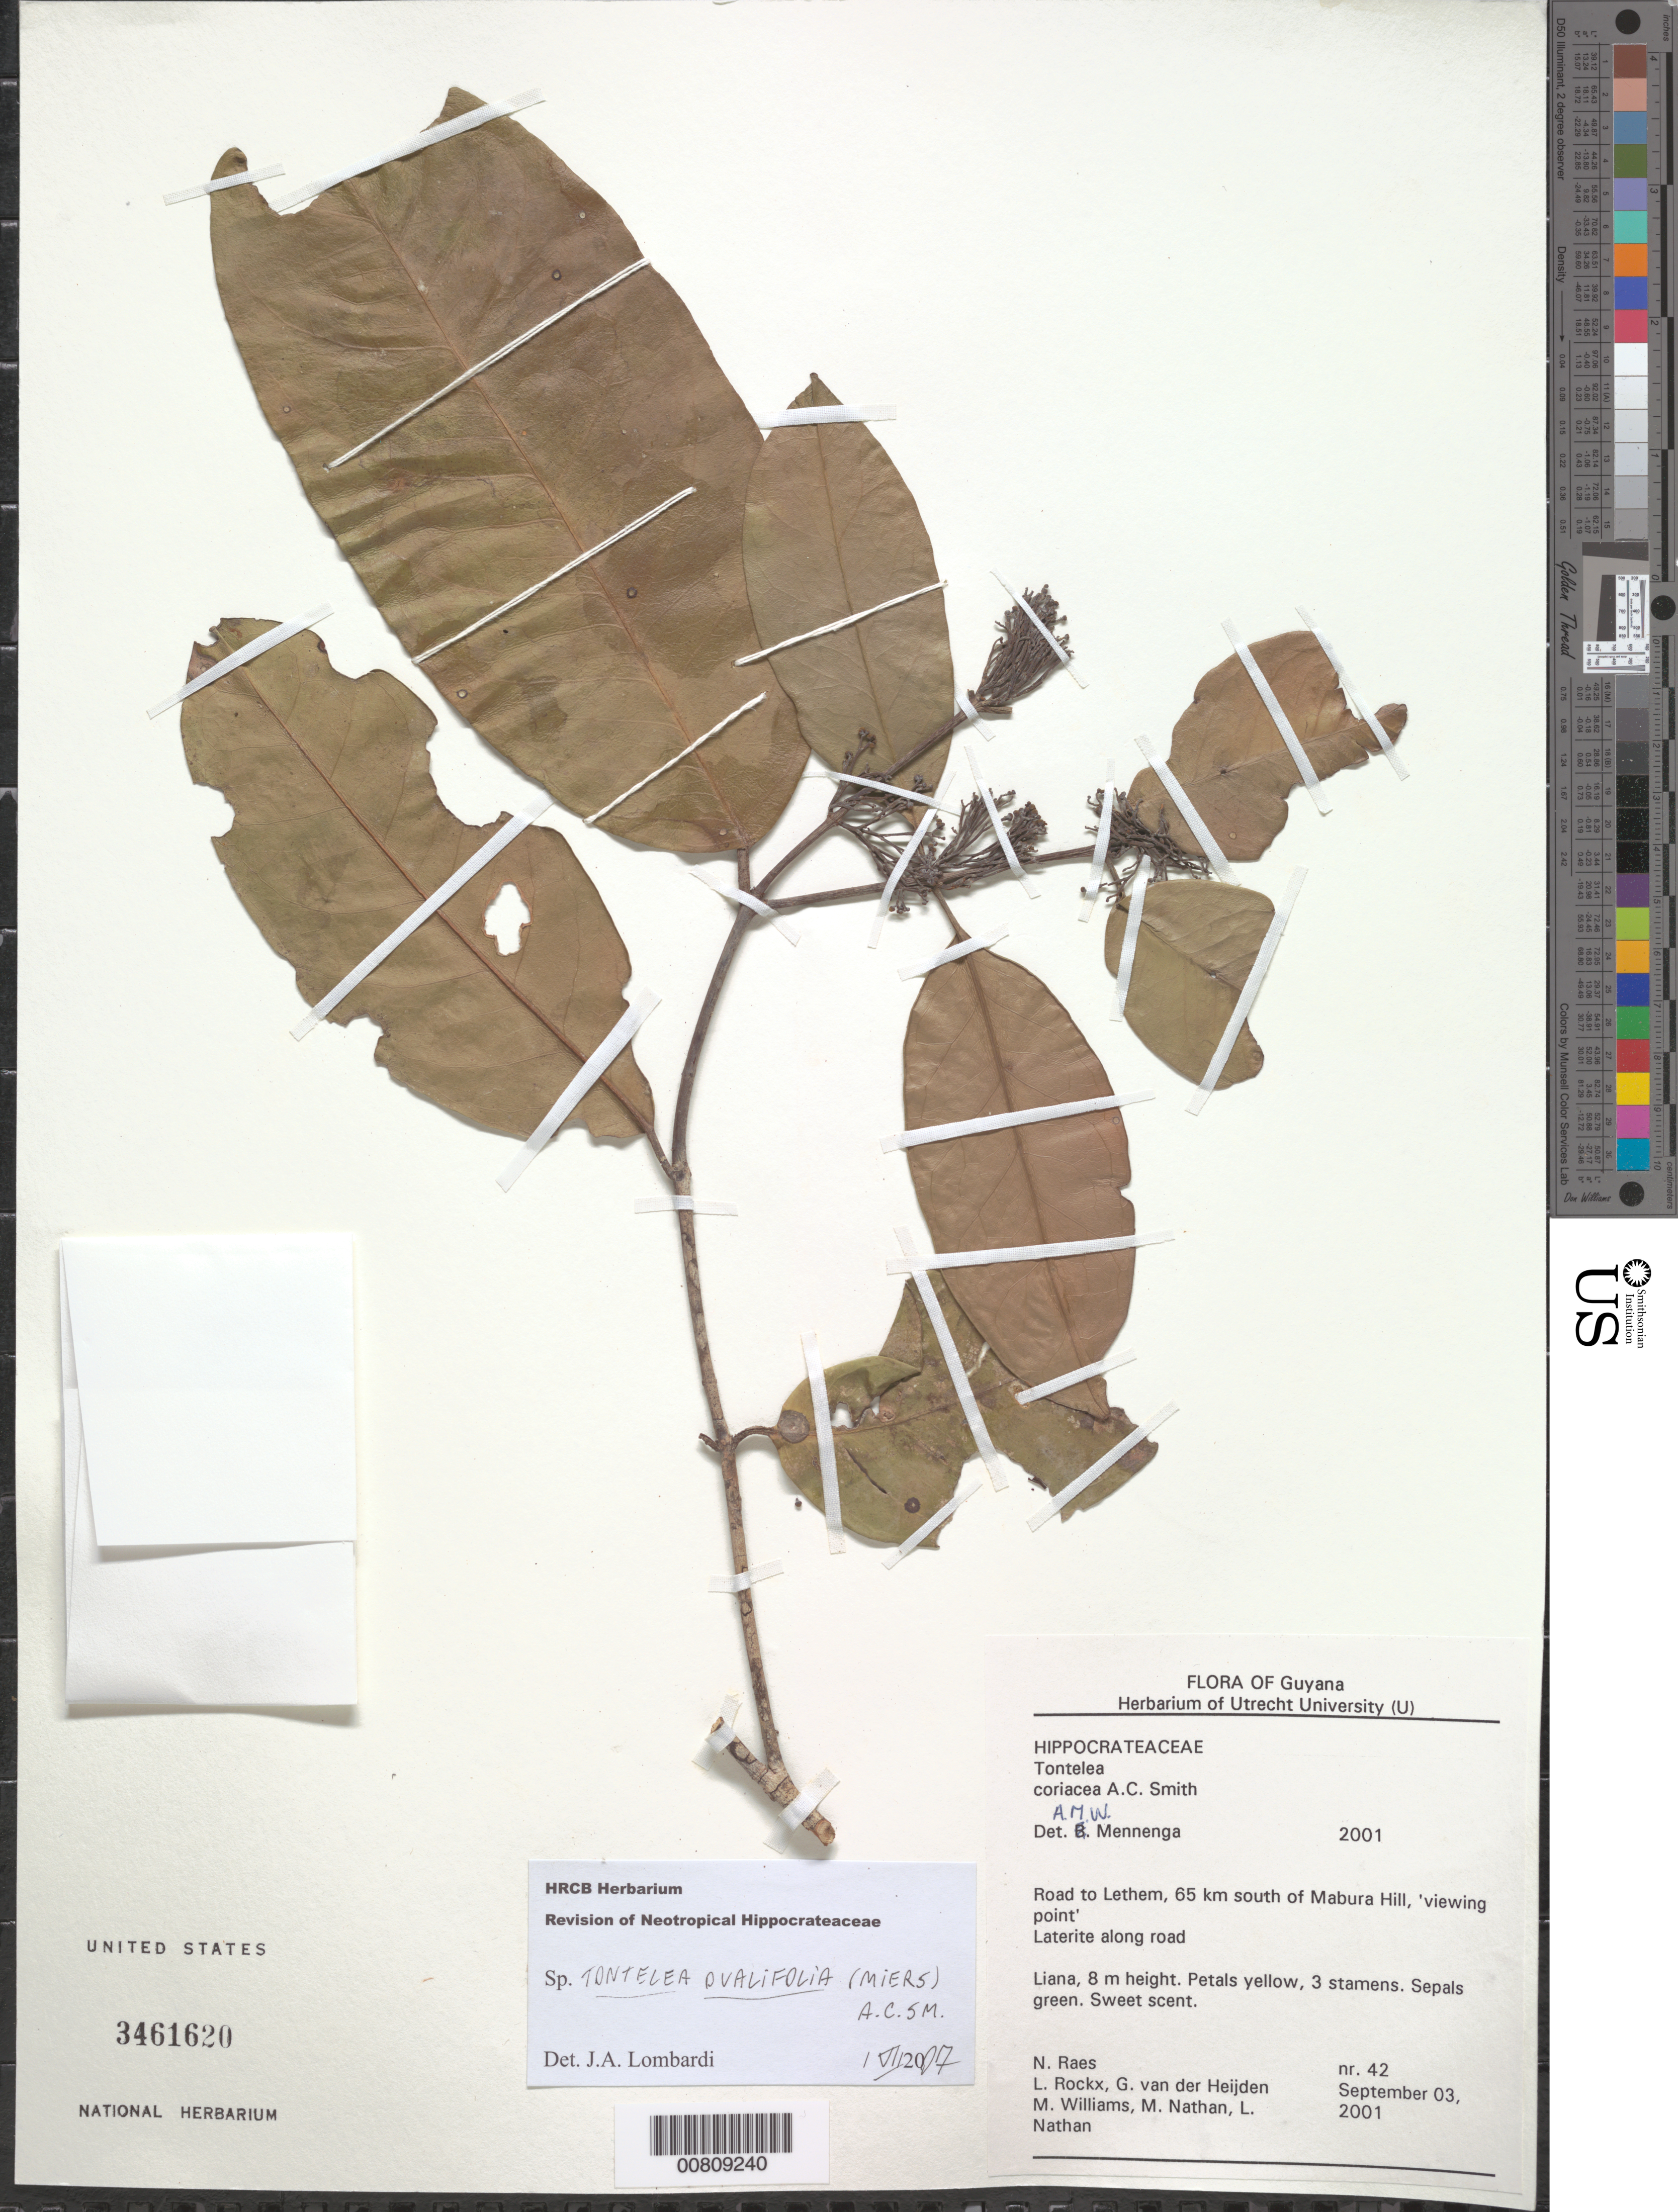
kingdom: Plantae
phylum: Tracheophyta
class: Magnoliopsida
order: Celastrales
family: Celastraceae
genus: Tontelea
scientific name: Tontelea ovalifolia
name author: (Miers) A.C. Sm.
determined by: Lombardi, Julio A.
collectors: N. Raes, L. Rockx, G. van der Heijden, M. Williams, M. Nathan & L. Nathan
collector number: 42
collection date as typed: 3-Sep-01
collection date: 2001-09-03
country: Guyana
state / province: U. Demerara-Berbice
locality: Mabura Hill, 65 km S, on road to Lethem, "viewing point"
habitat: Laterite along road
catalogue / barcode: US 3461620